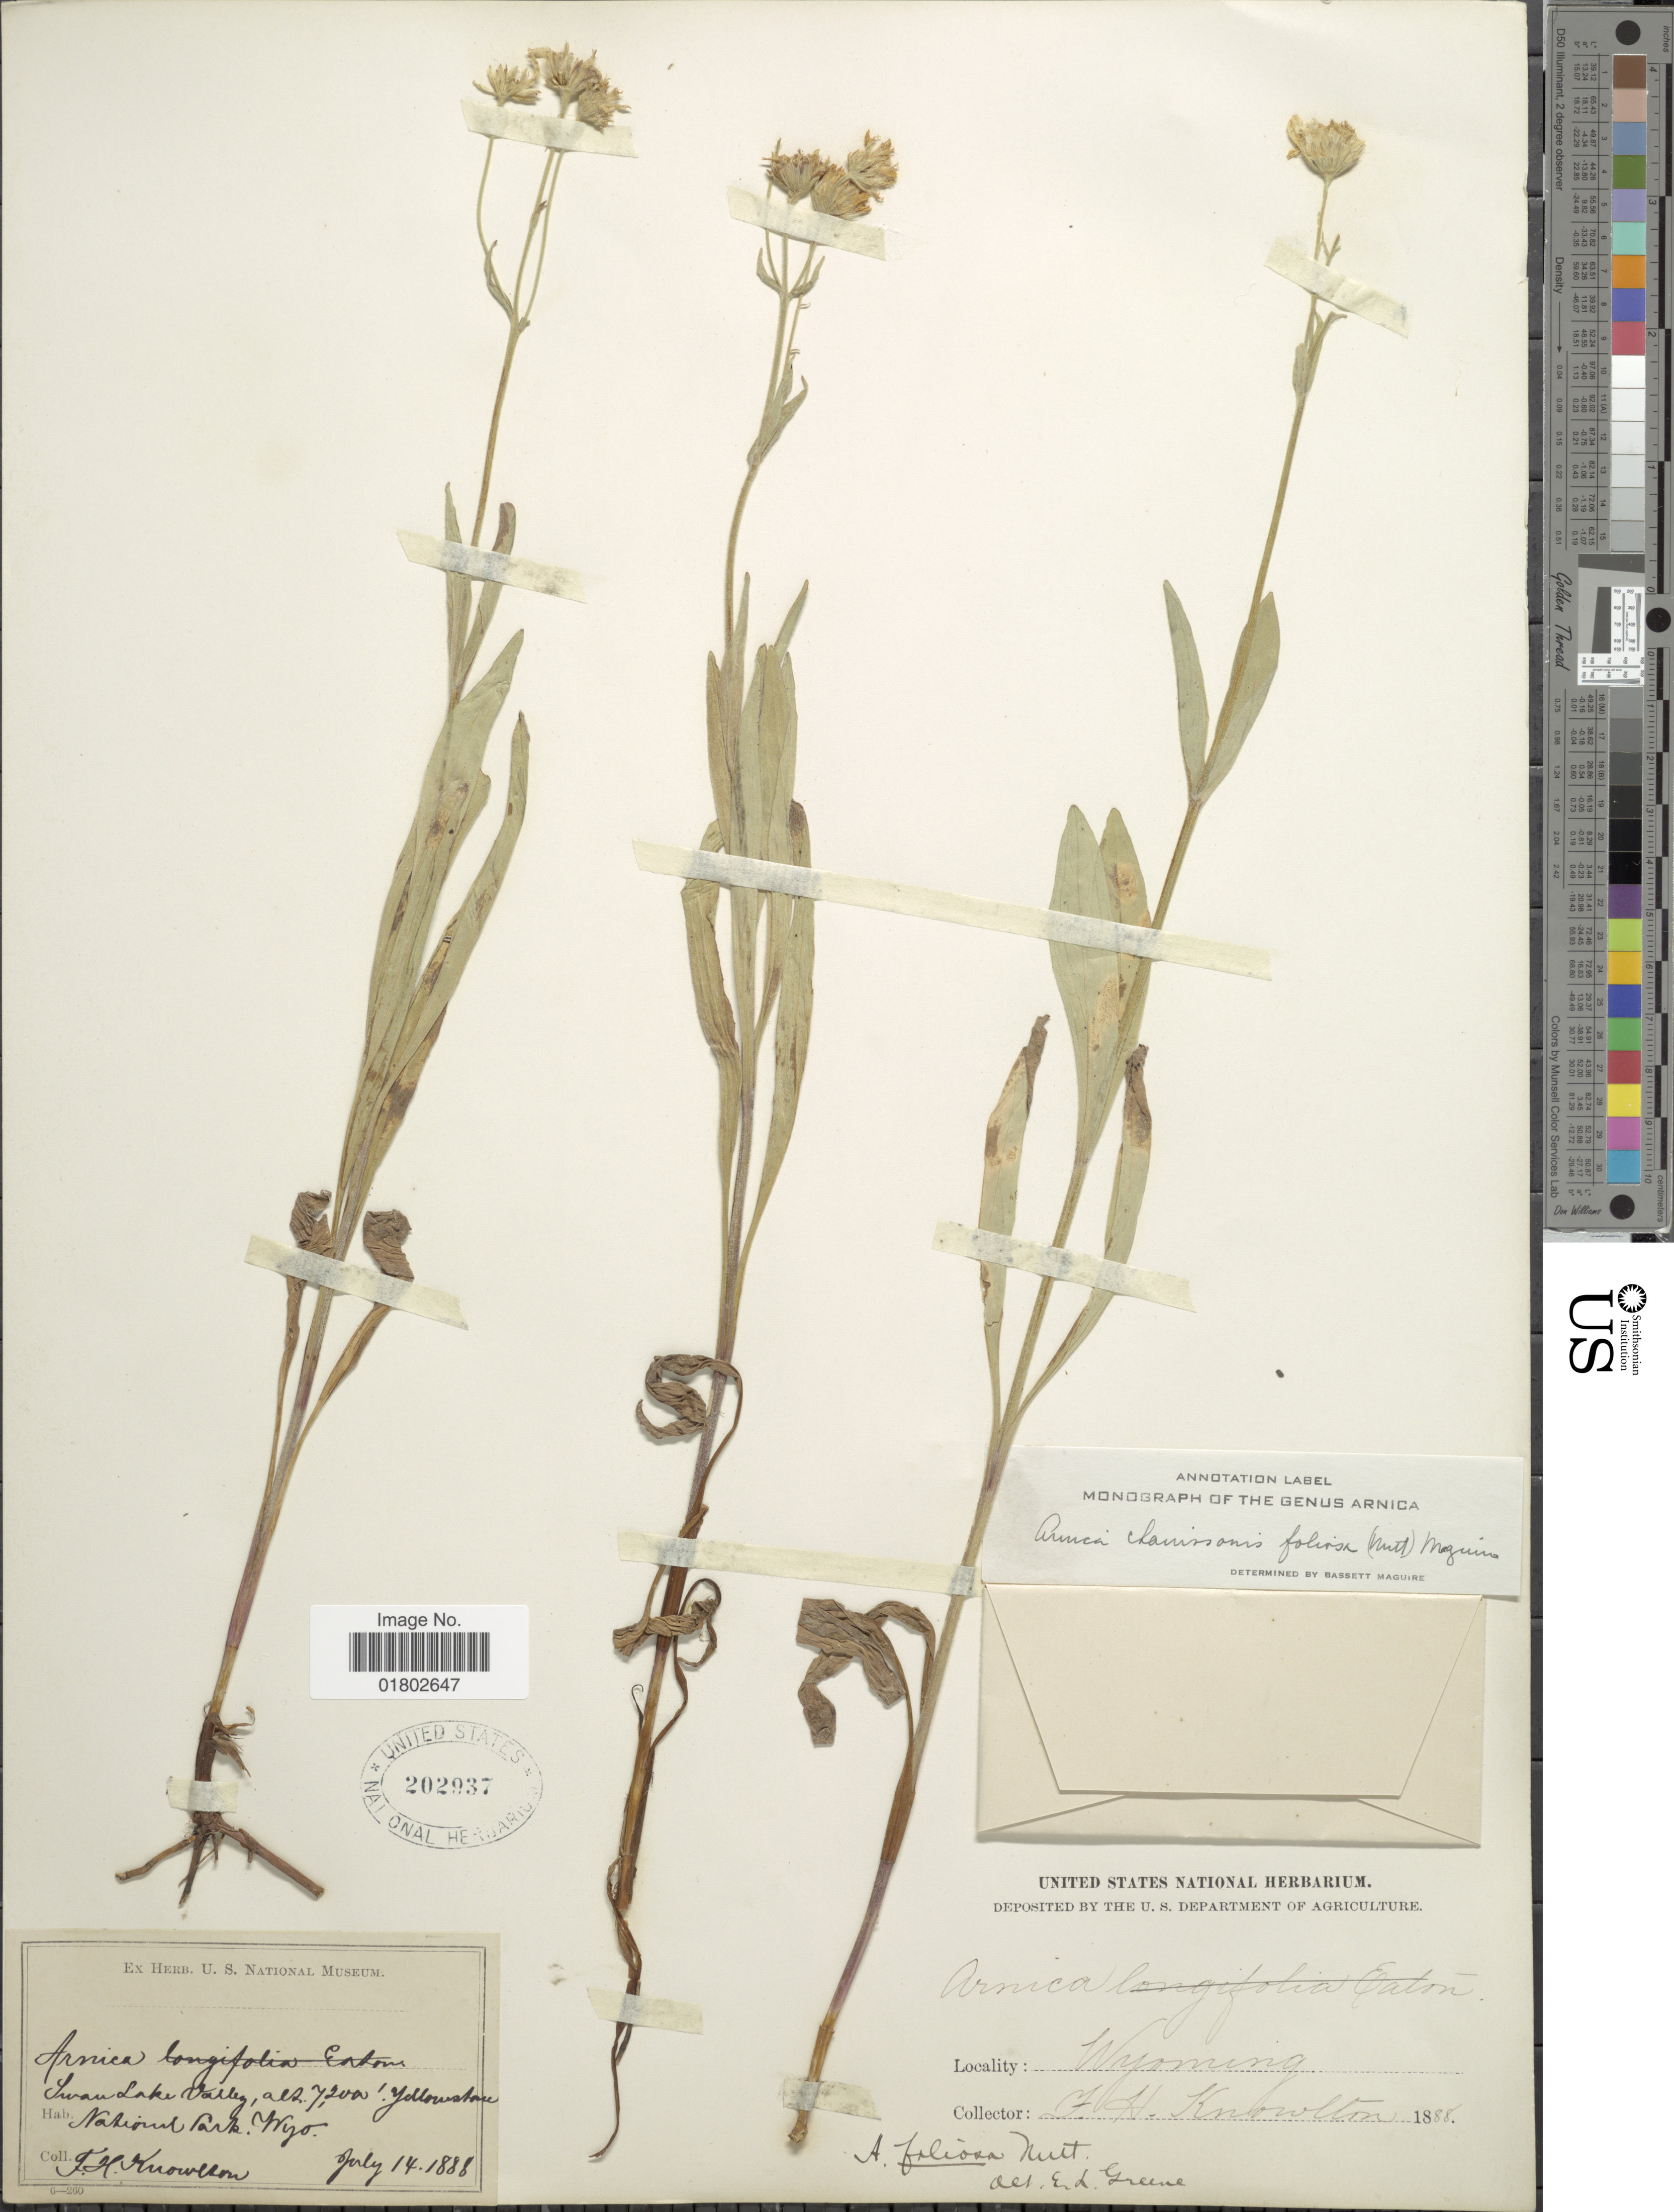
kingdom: Plantae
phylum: Tracheophyta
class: Magnoliopsida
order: Asterales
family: Asteraceae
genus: Arnica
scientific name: Arnica chamissonis subsp. foliosa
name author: (Nutt.) Maguire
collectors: F. H. Knowlton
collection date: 1888-07-14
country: United States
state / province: Wyoming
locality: Iwan Lake Valley, Yellowstone, National Park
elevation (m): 2195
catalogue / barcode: US 202937